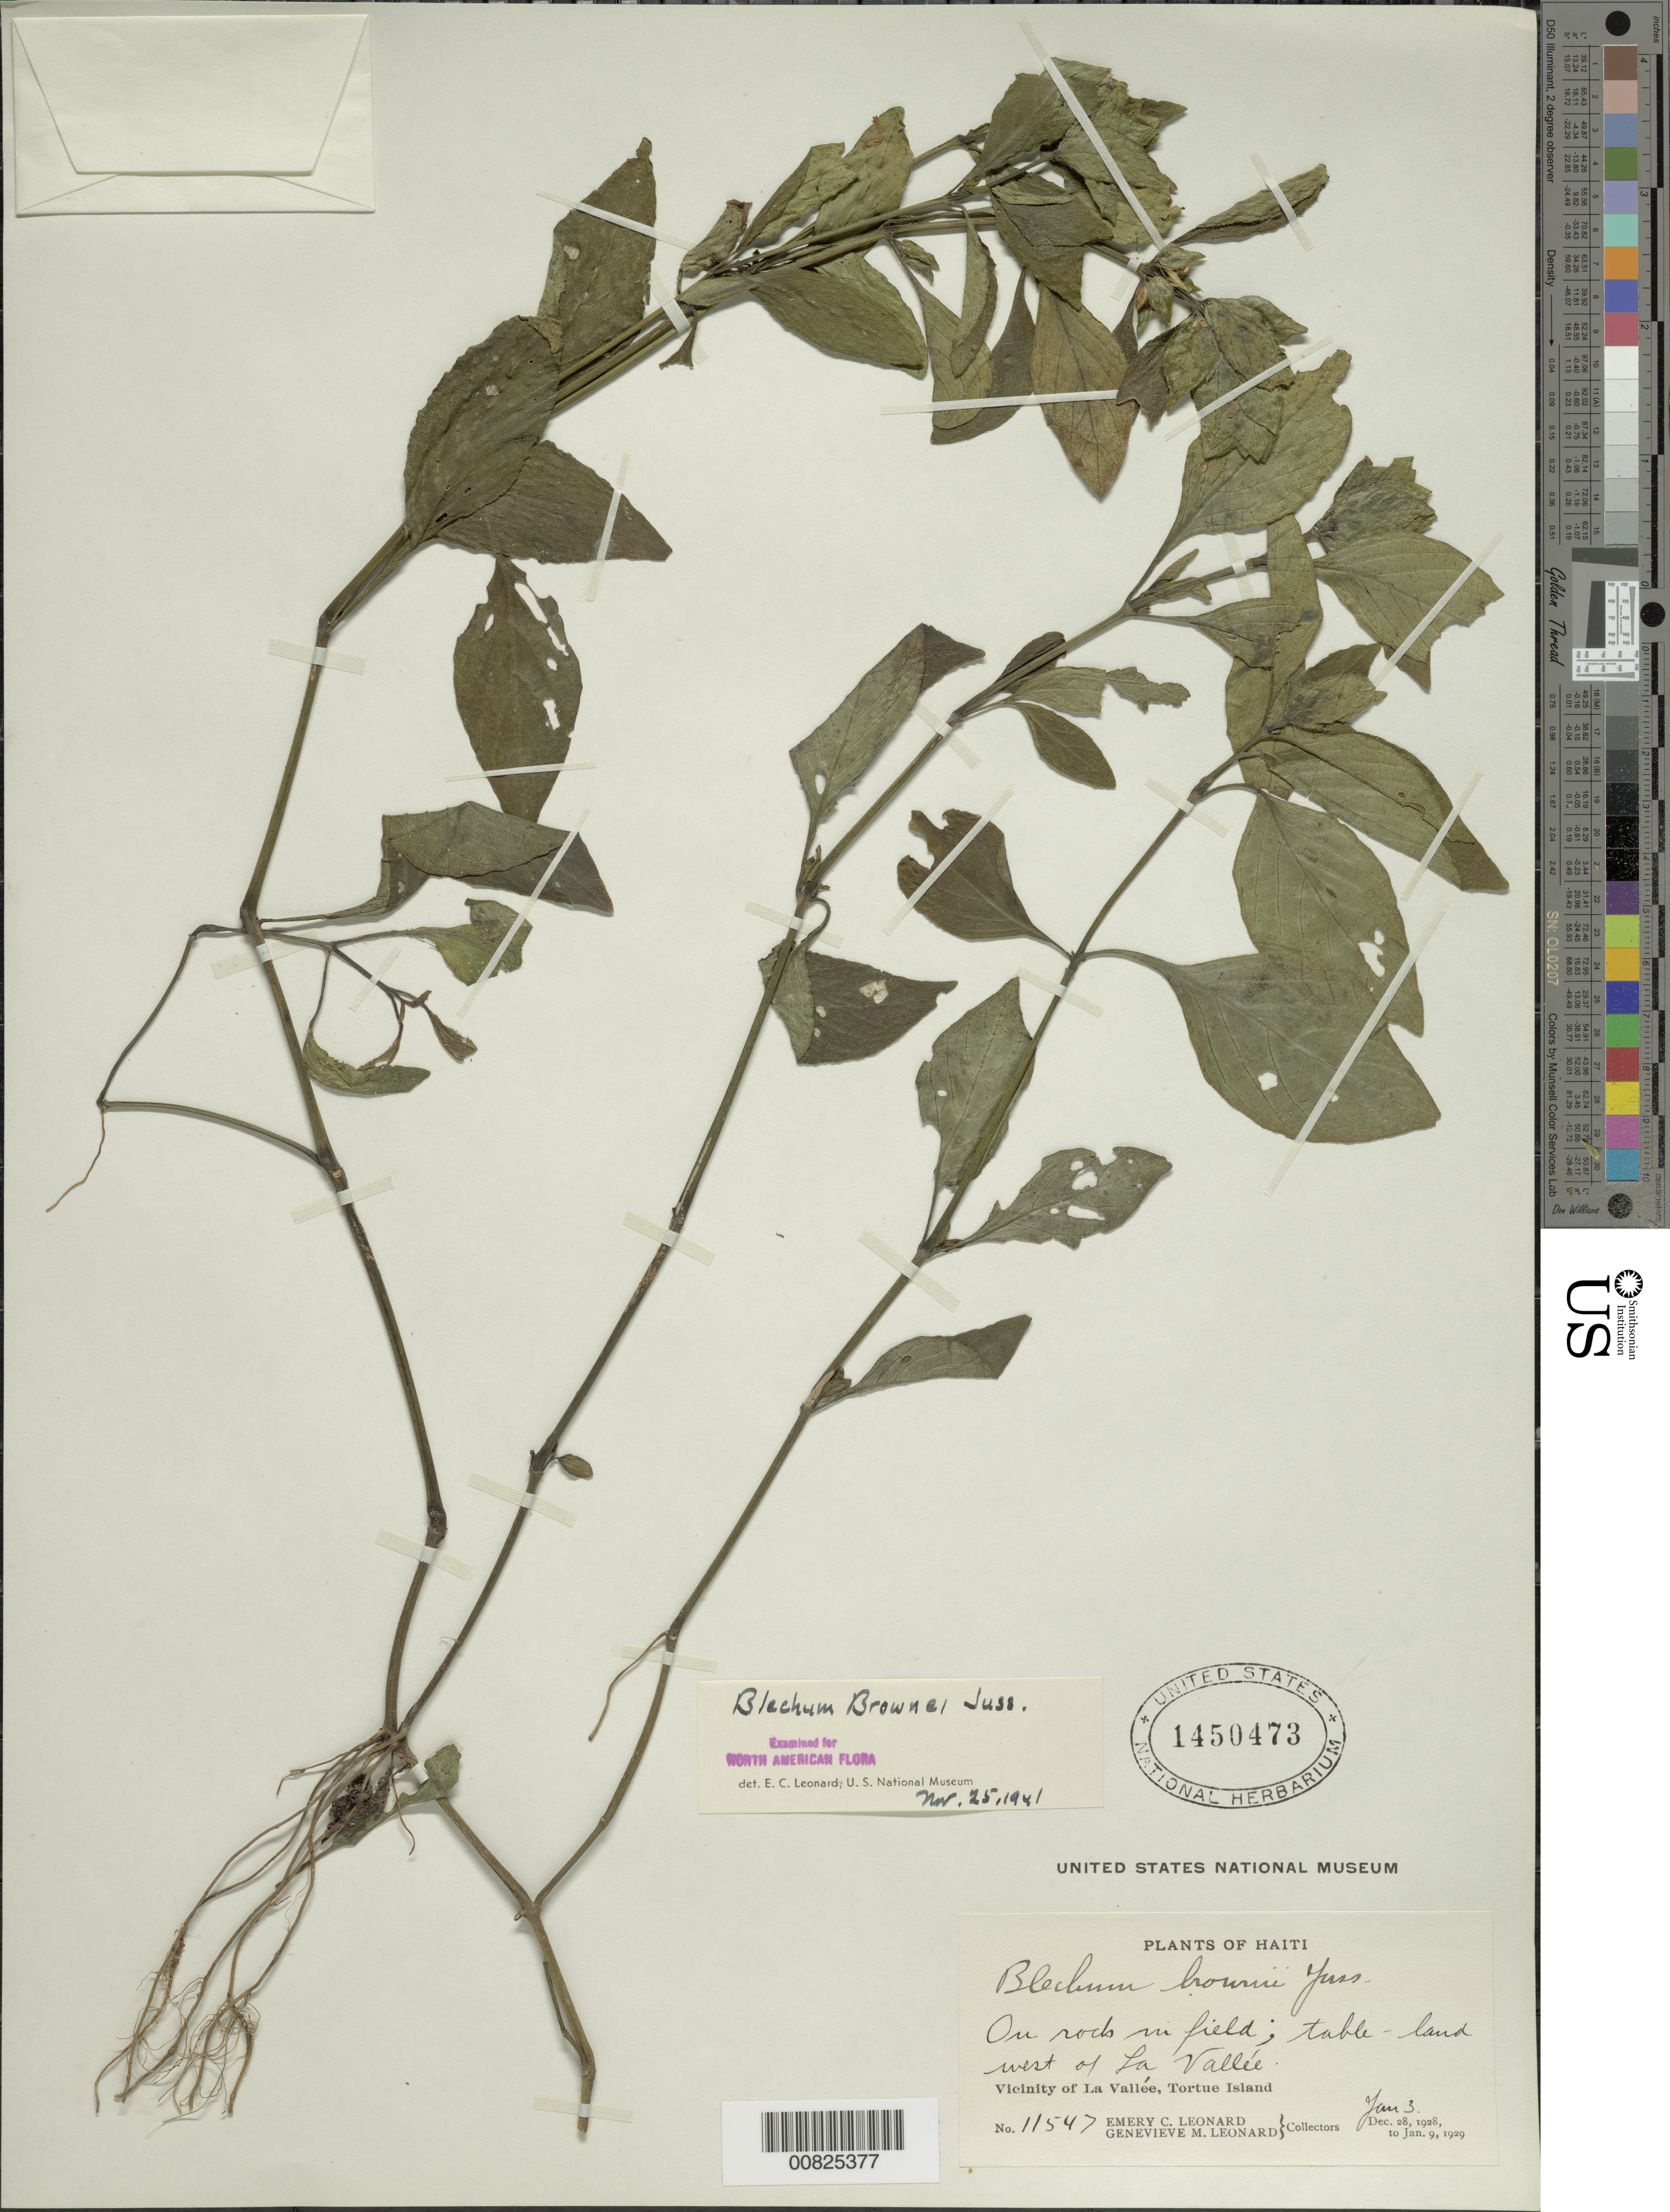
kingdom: Plantae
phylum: Tracheophyta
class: Magnoliopsida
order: Lamiales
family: Acanthaceae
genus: Blechum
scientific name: Blechum pyramidatum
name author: (Lam.) Urb.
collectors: E. C. Leonard & G. M. Leonard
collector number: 11547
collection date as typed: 03 Jan 1929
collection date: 1929-01-03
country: Haiti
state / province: Nord-Ouest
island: Île de la Tortue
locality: Vicinity of La Vallée, table-land W of city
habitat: On rocks in field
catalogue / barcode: US 1450473